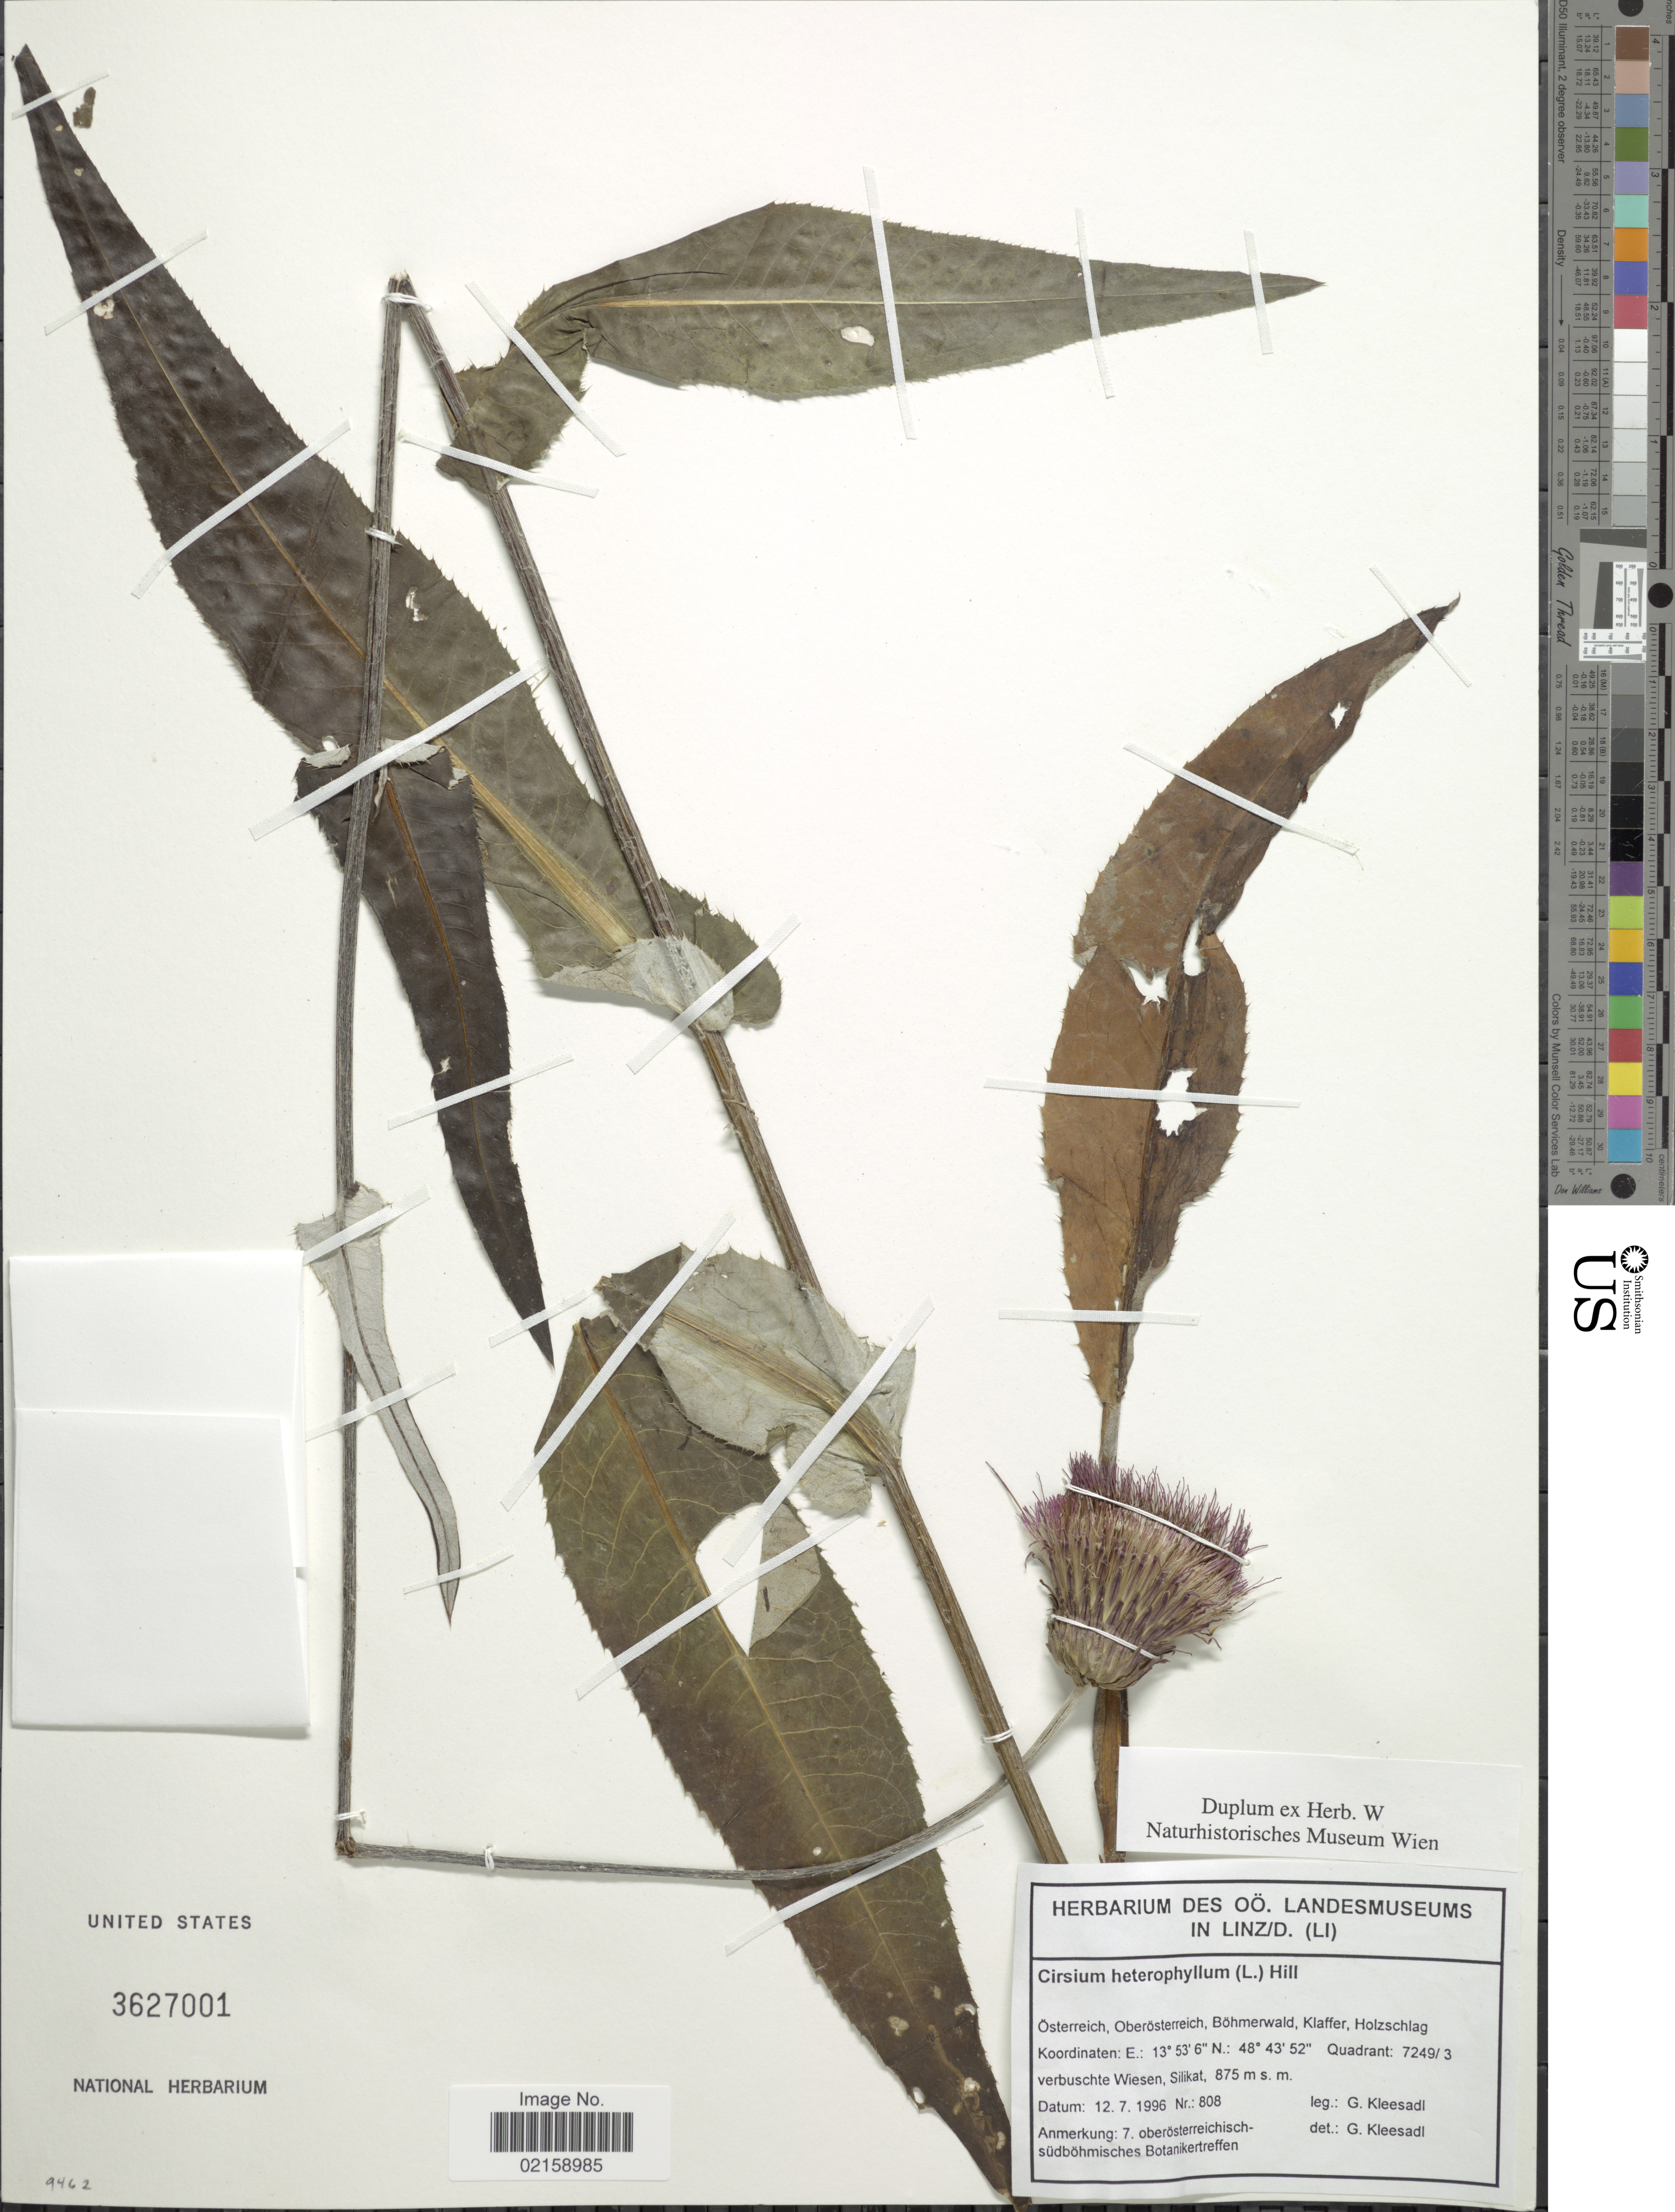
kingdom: Plantae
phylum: Tracheophyta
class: Magnoliopsida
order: Asterales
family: Asteraceae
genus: Cirsium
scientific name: Cirsium heterophyllum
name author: (L.) Hill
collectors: G. Kleesadi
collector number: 808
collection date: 1996-07-12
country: Austria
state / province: Oberosterreich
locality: Österreich, Oberosterreich, Bohmerwald, Klaffer, Holzschlag, Quadreant: 7249/3 verbuste Wiesen, Silikat.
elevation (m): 875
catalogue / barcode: US 3627001